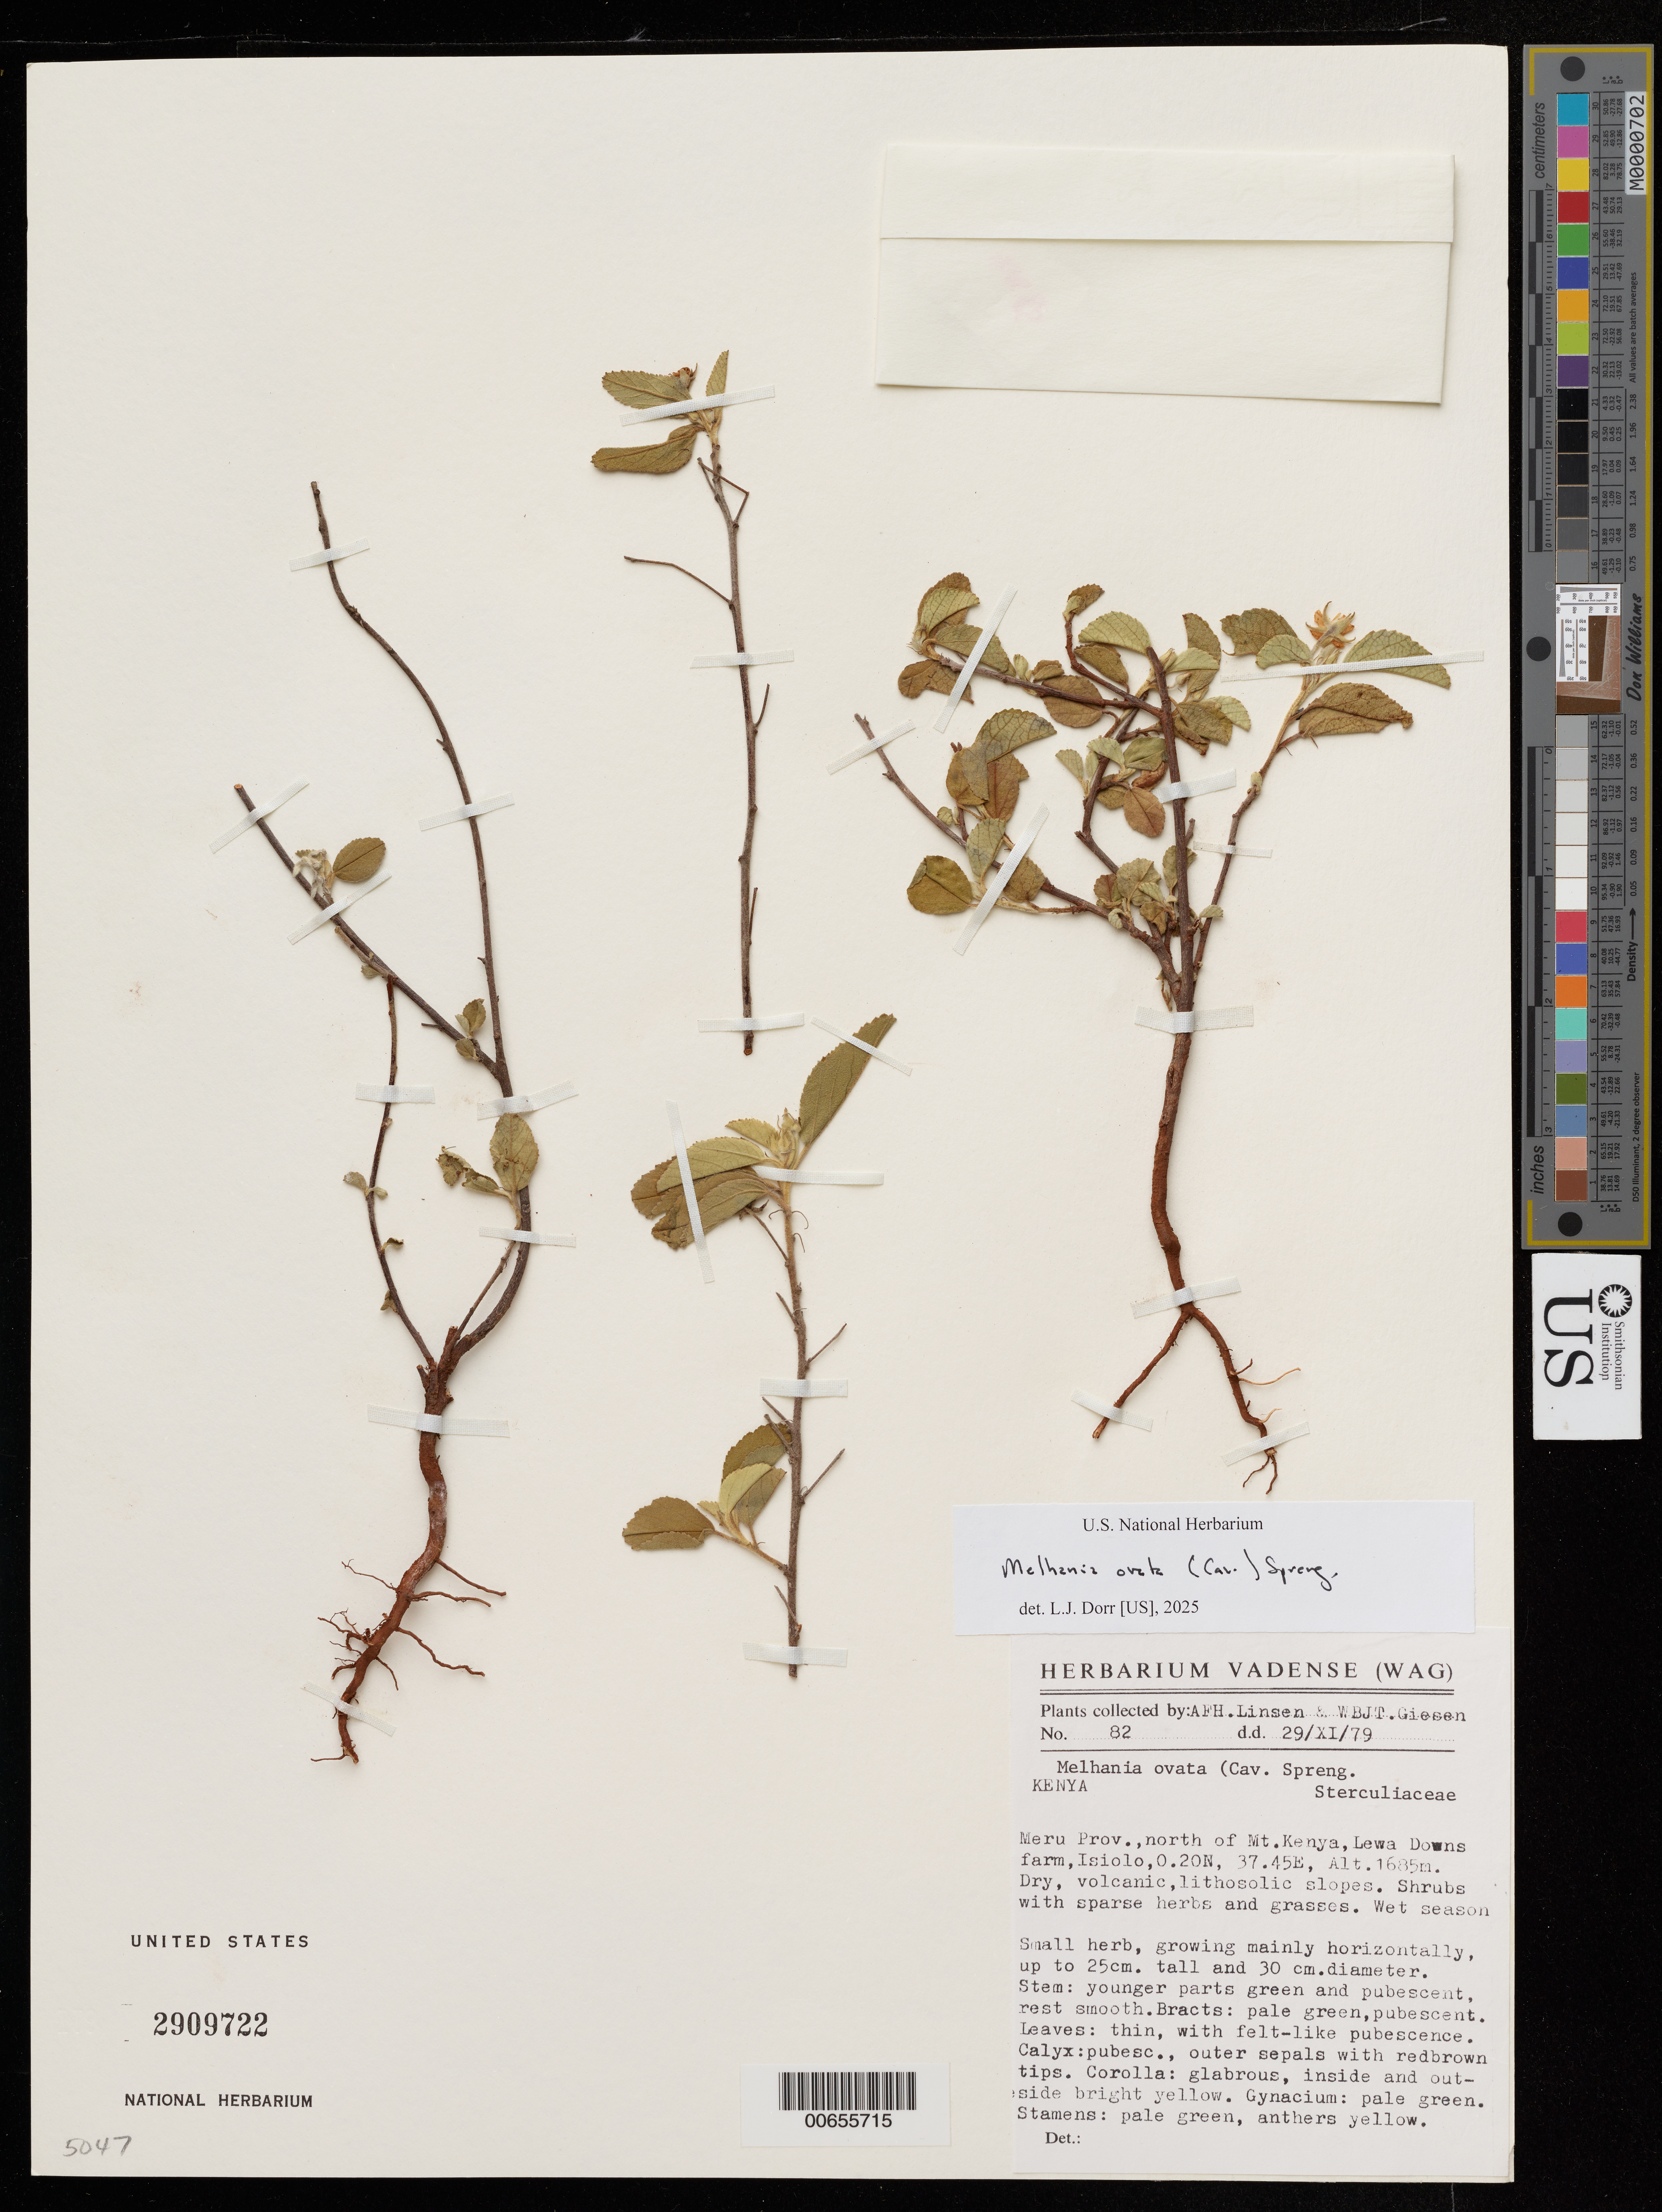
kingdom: Plantae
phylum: Tracheophyta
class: Magnoliopsida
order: Malvales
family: Malvaceae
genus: Melhania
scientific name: Melhania ovata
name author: (Cav.) Spreng.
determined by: Dorr, Laurence J., Curator (BOT), Smithsonian Institution - National Museum of Natural History (UNITED STATES)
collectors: A. Linsen & W. Giesen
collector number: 82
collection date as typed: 29 Nov 1979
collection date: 1979-11-29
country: Kenya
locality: Meru Prov. N of Mnt. Kenya, Lewa Downs farm, Isiolo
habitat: Dry volcanic lithosolic slopes, shrubs with sparse herbs and grasses, wet season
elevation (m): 1685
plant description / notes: US, MO, NY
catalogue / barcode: US 2909722